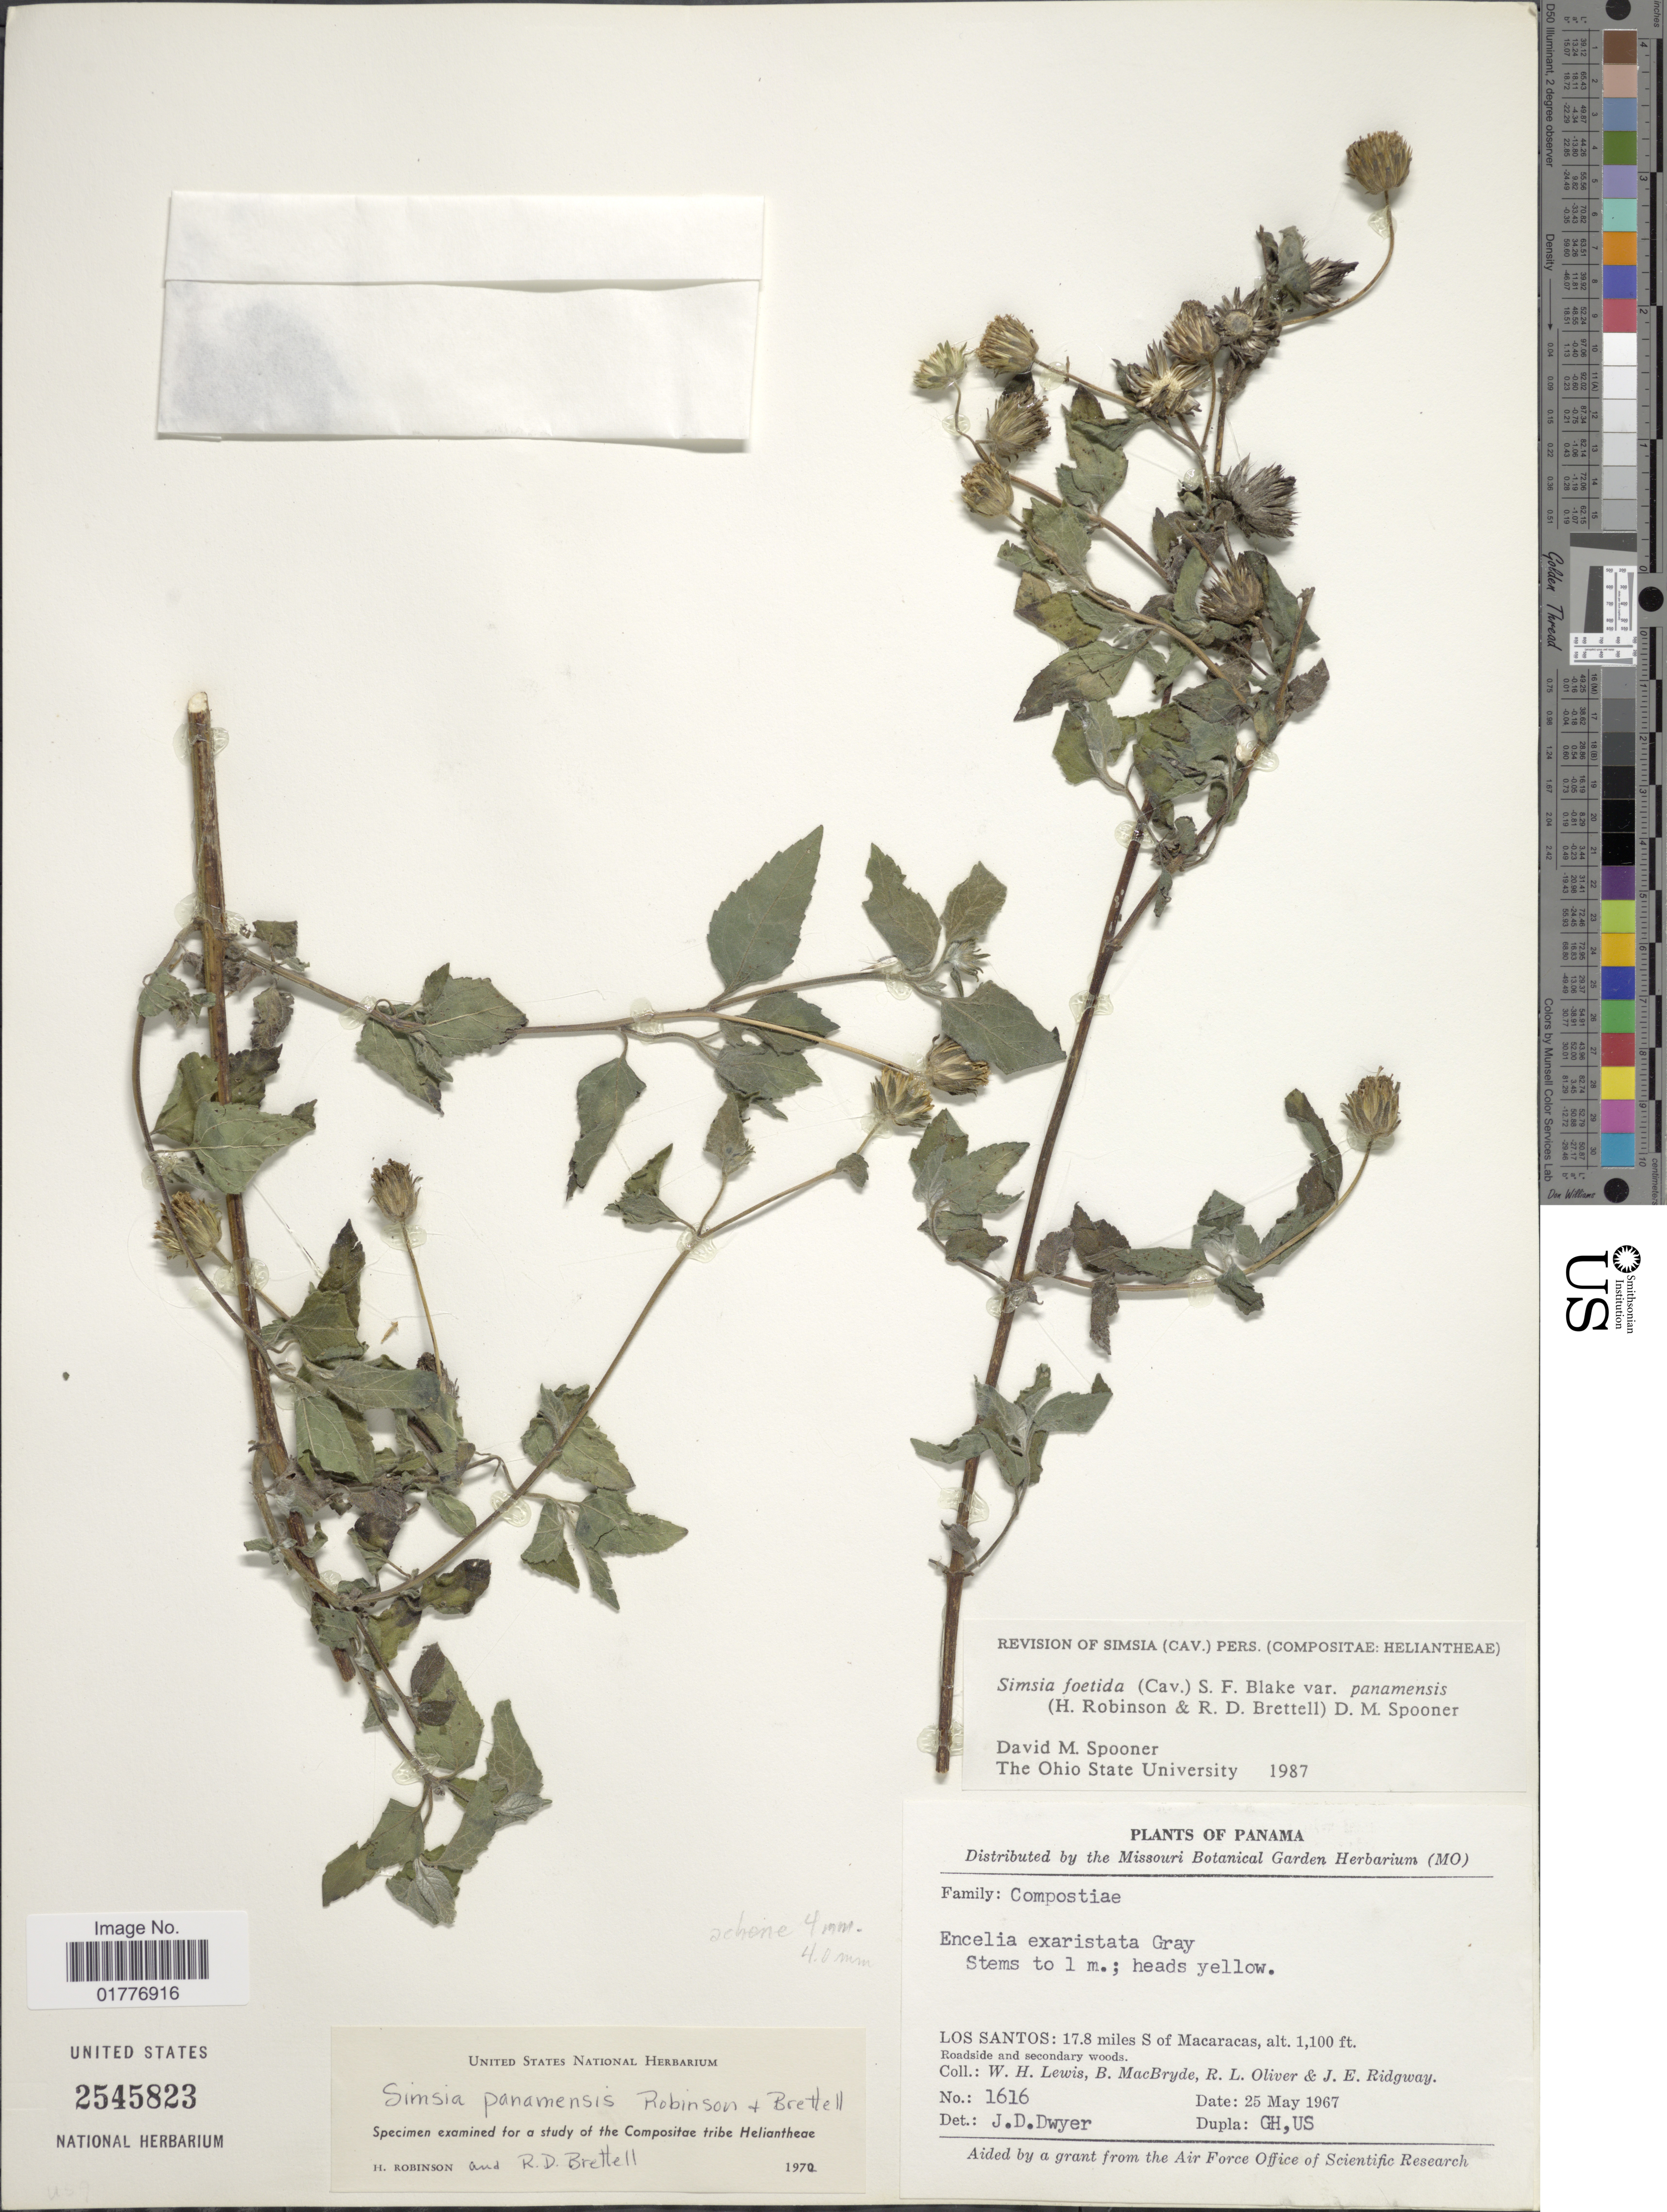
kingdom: Plantae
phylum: Tracheophyta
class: Magnoliopsida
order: Asterales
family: Asteraceae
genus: Simsia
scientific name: Simsia foetida var. panamensis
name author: (H. Rob. & Brettell) D.M. Spooner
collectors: W. H. Lewis, B. MacBryde, R. Oliver & J. Ridgway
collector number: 1616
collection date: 1967-05-25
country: Panama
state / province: Los Santos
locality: Los Santos: 17.8 miles S of Macaracas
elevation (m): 335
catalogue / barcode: US 2545823